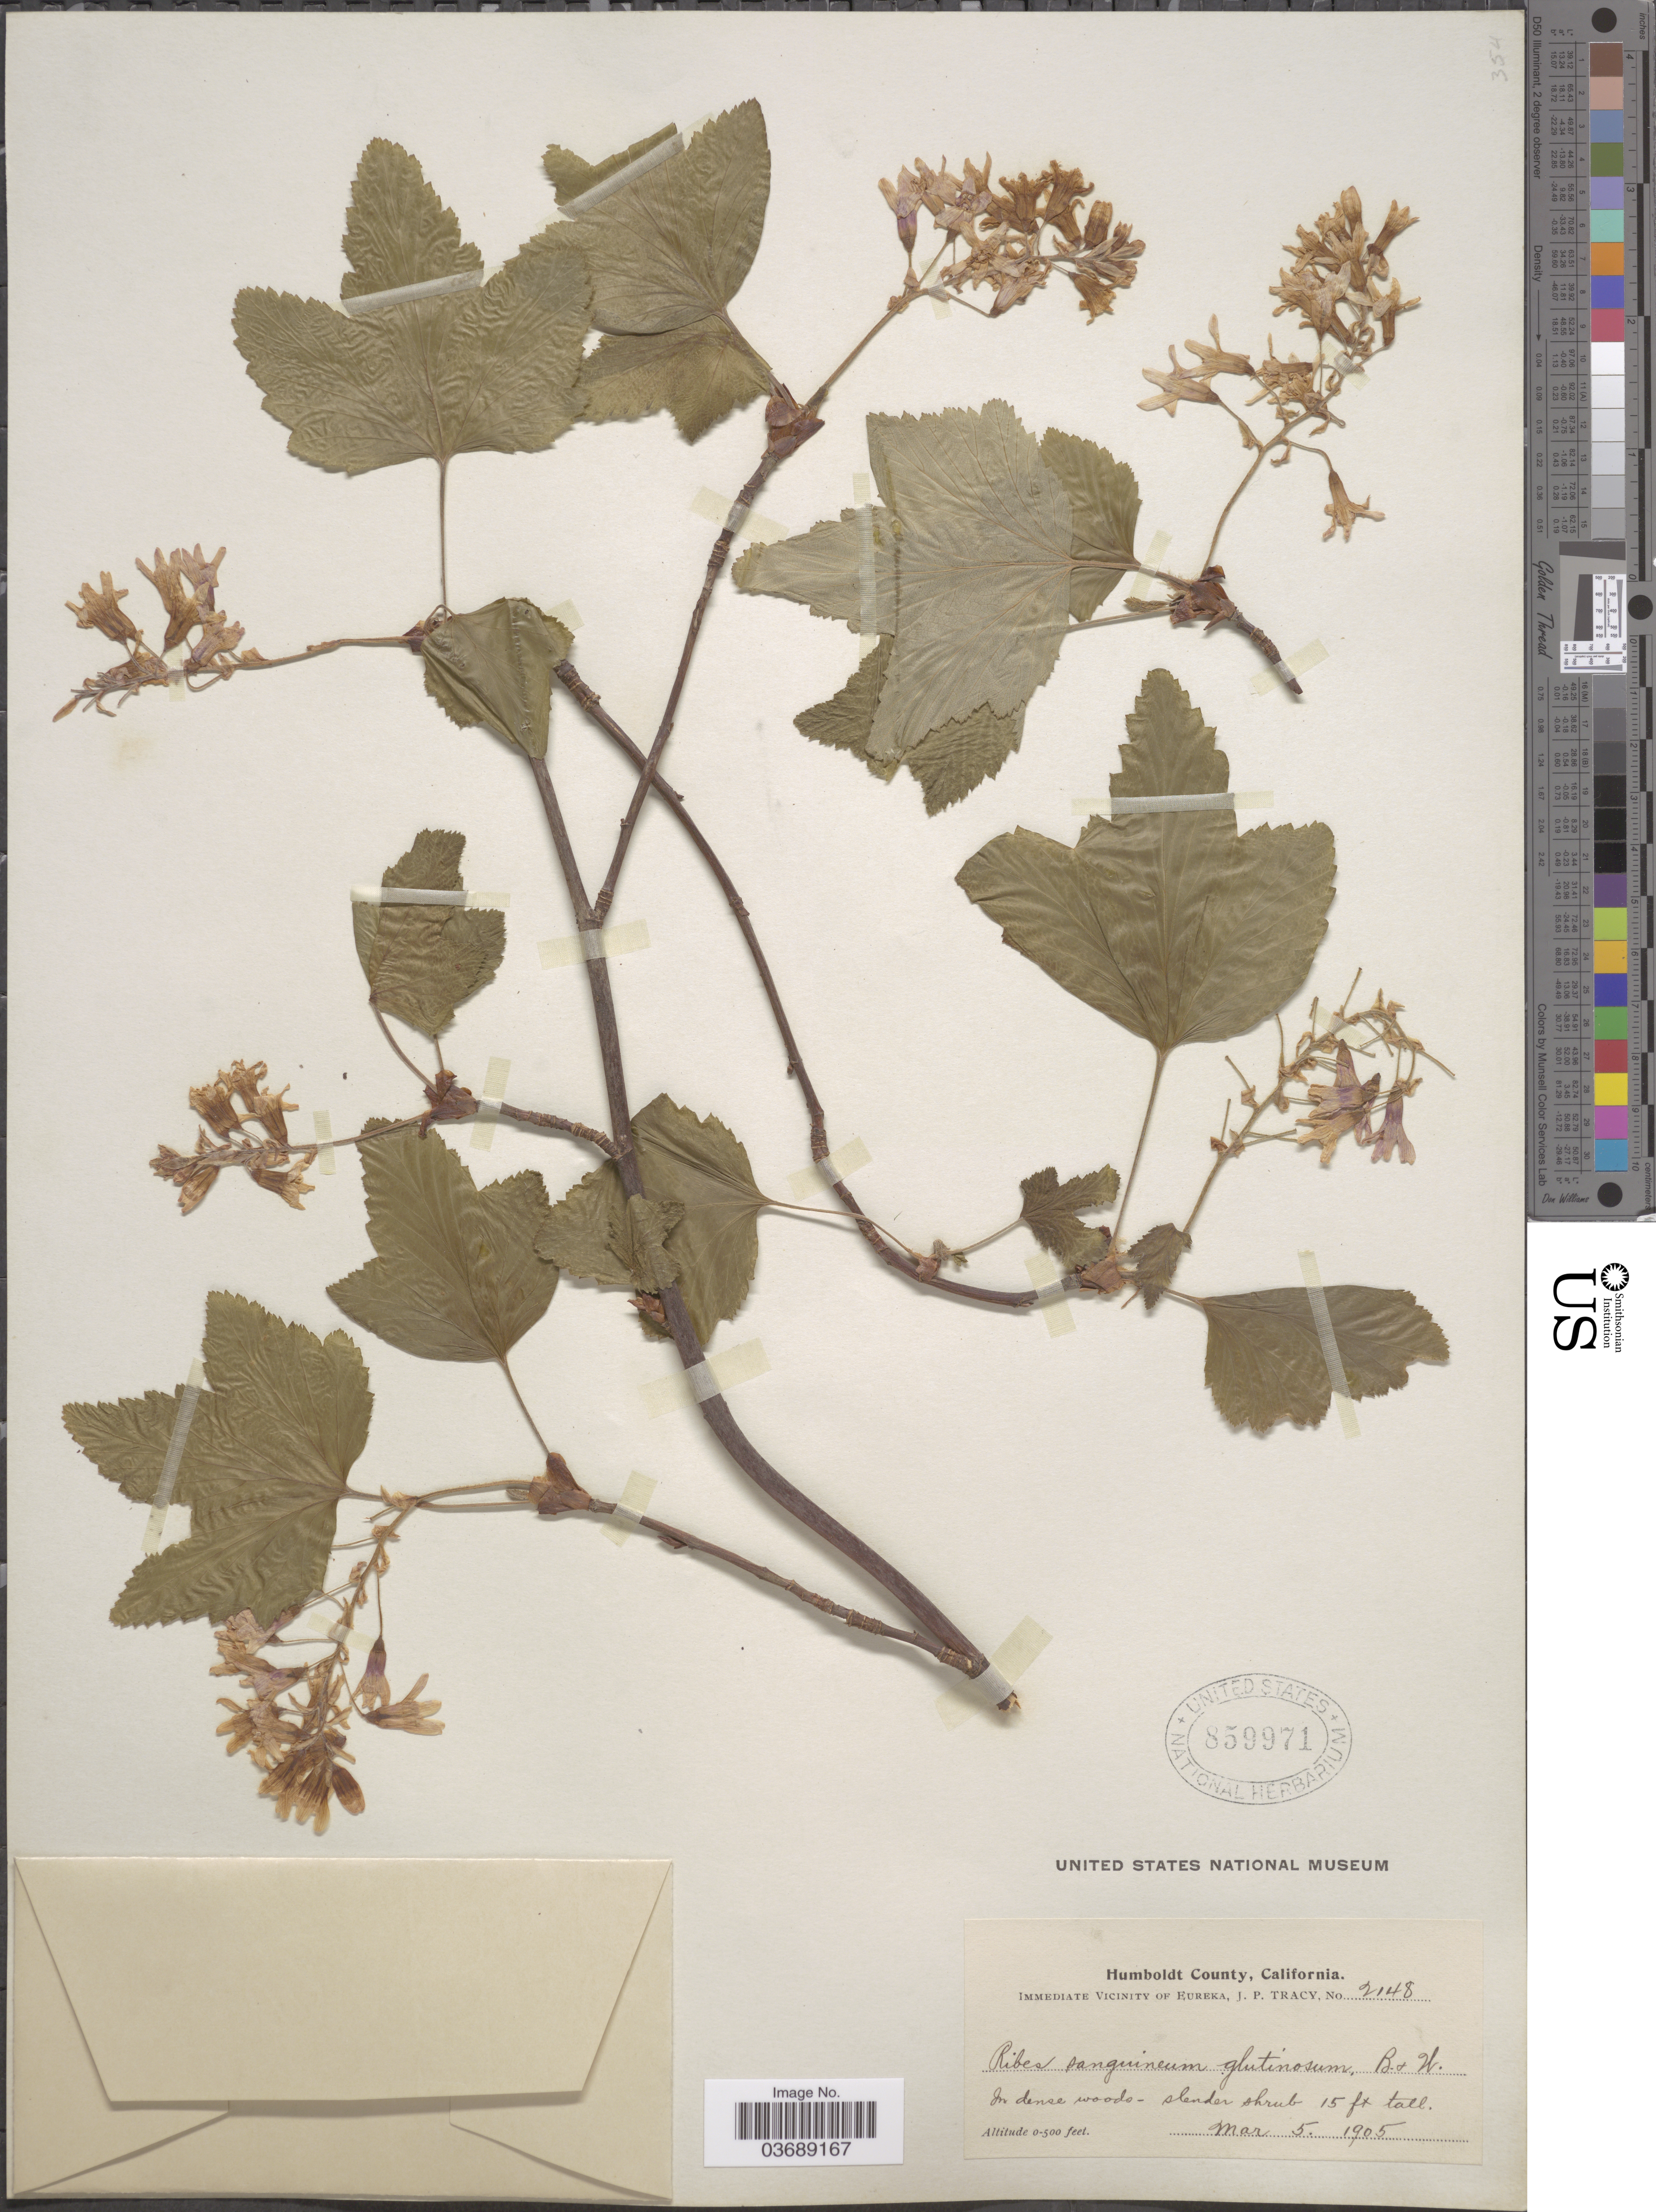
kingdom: Plantae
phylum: Tracheophyta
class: Magnoliopsida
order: Saxifragales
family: Grossulariaceae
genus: Ribes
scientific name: Ribes sanguineum var. glutinosum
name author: (Benth.) Loudon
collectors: J. Tracy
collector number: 2148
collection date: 1905-03-05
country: United States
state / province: California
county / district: Humboldt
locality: Humboldt County. Immediate vicinity of Eureka.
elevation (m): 0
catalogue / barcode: US 859971